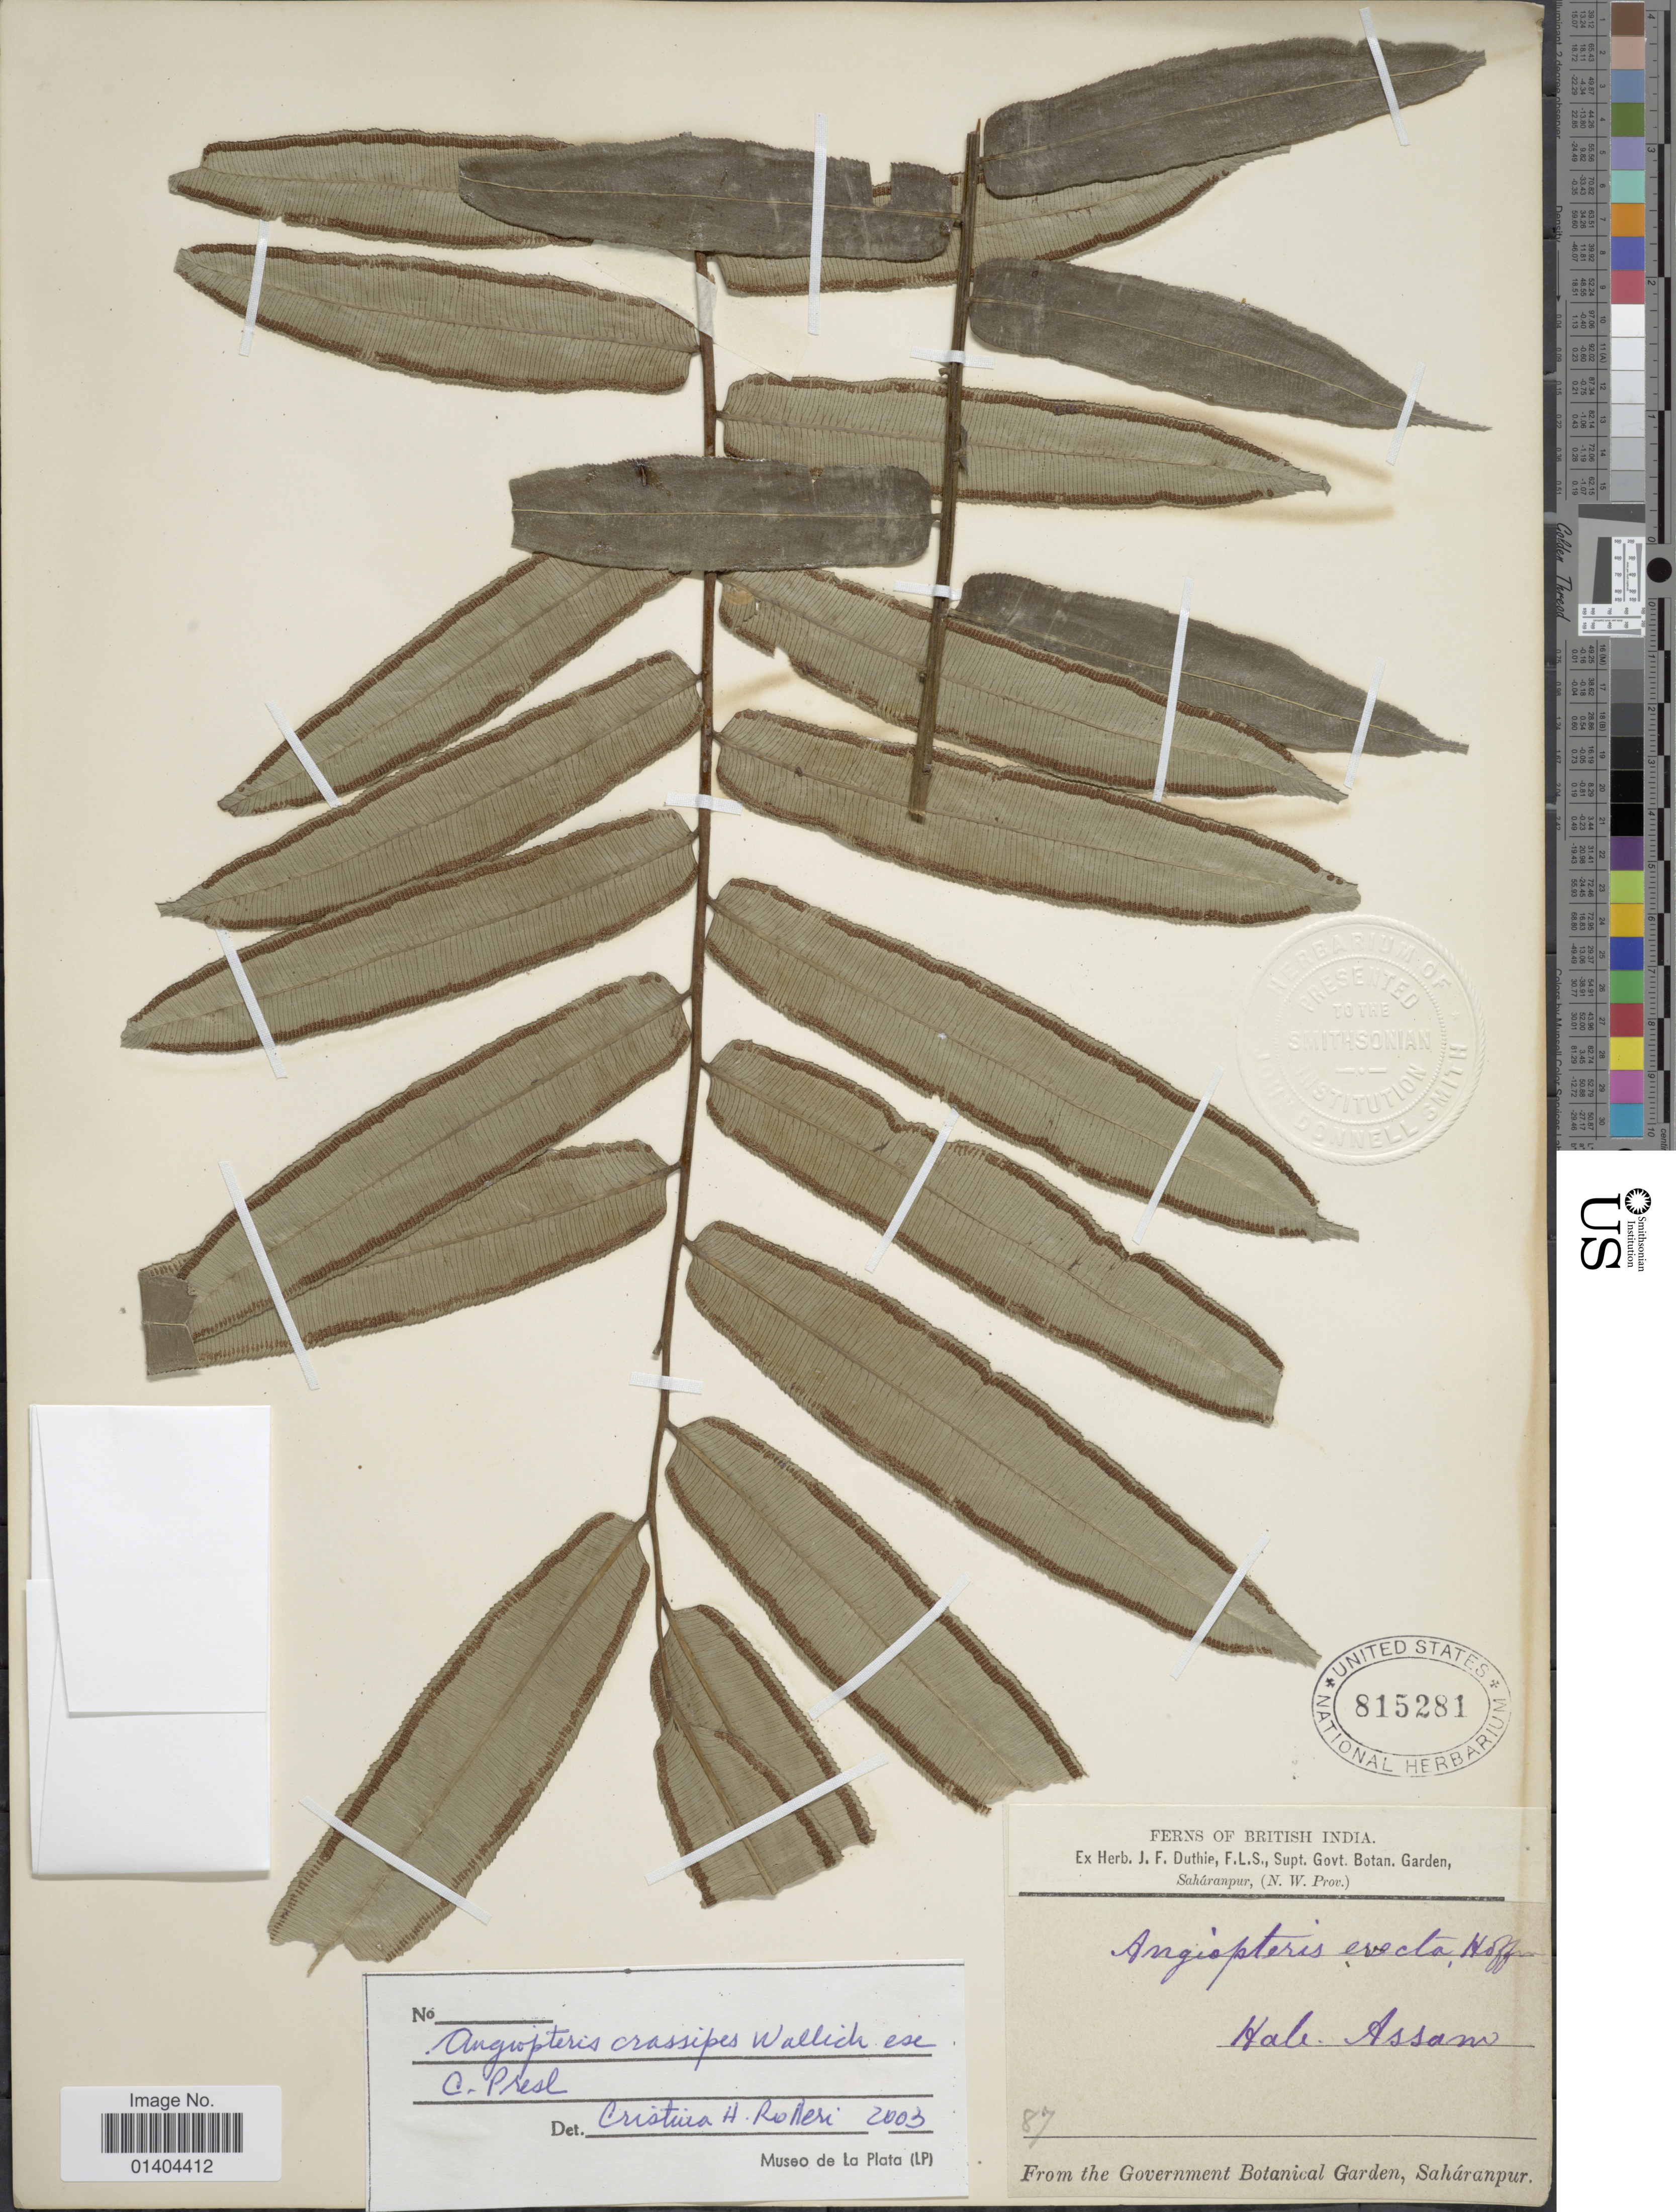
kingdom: Plantae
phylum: Tracheophyta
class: Polypodiopsida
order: Marattiales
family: Marattiaceae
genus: Angiopteris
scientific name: Angiopteris crassipes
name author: Wall. ex C. Presl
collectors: ex herb. J. F. Duthie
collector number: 87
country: India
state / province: Assam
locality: British India, Hale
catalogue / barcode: US 815281